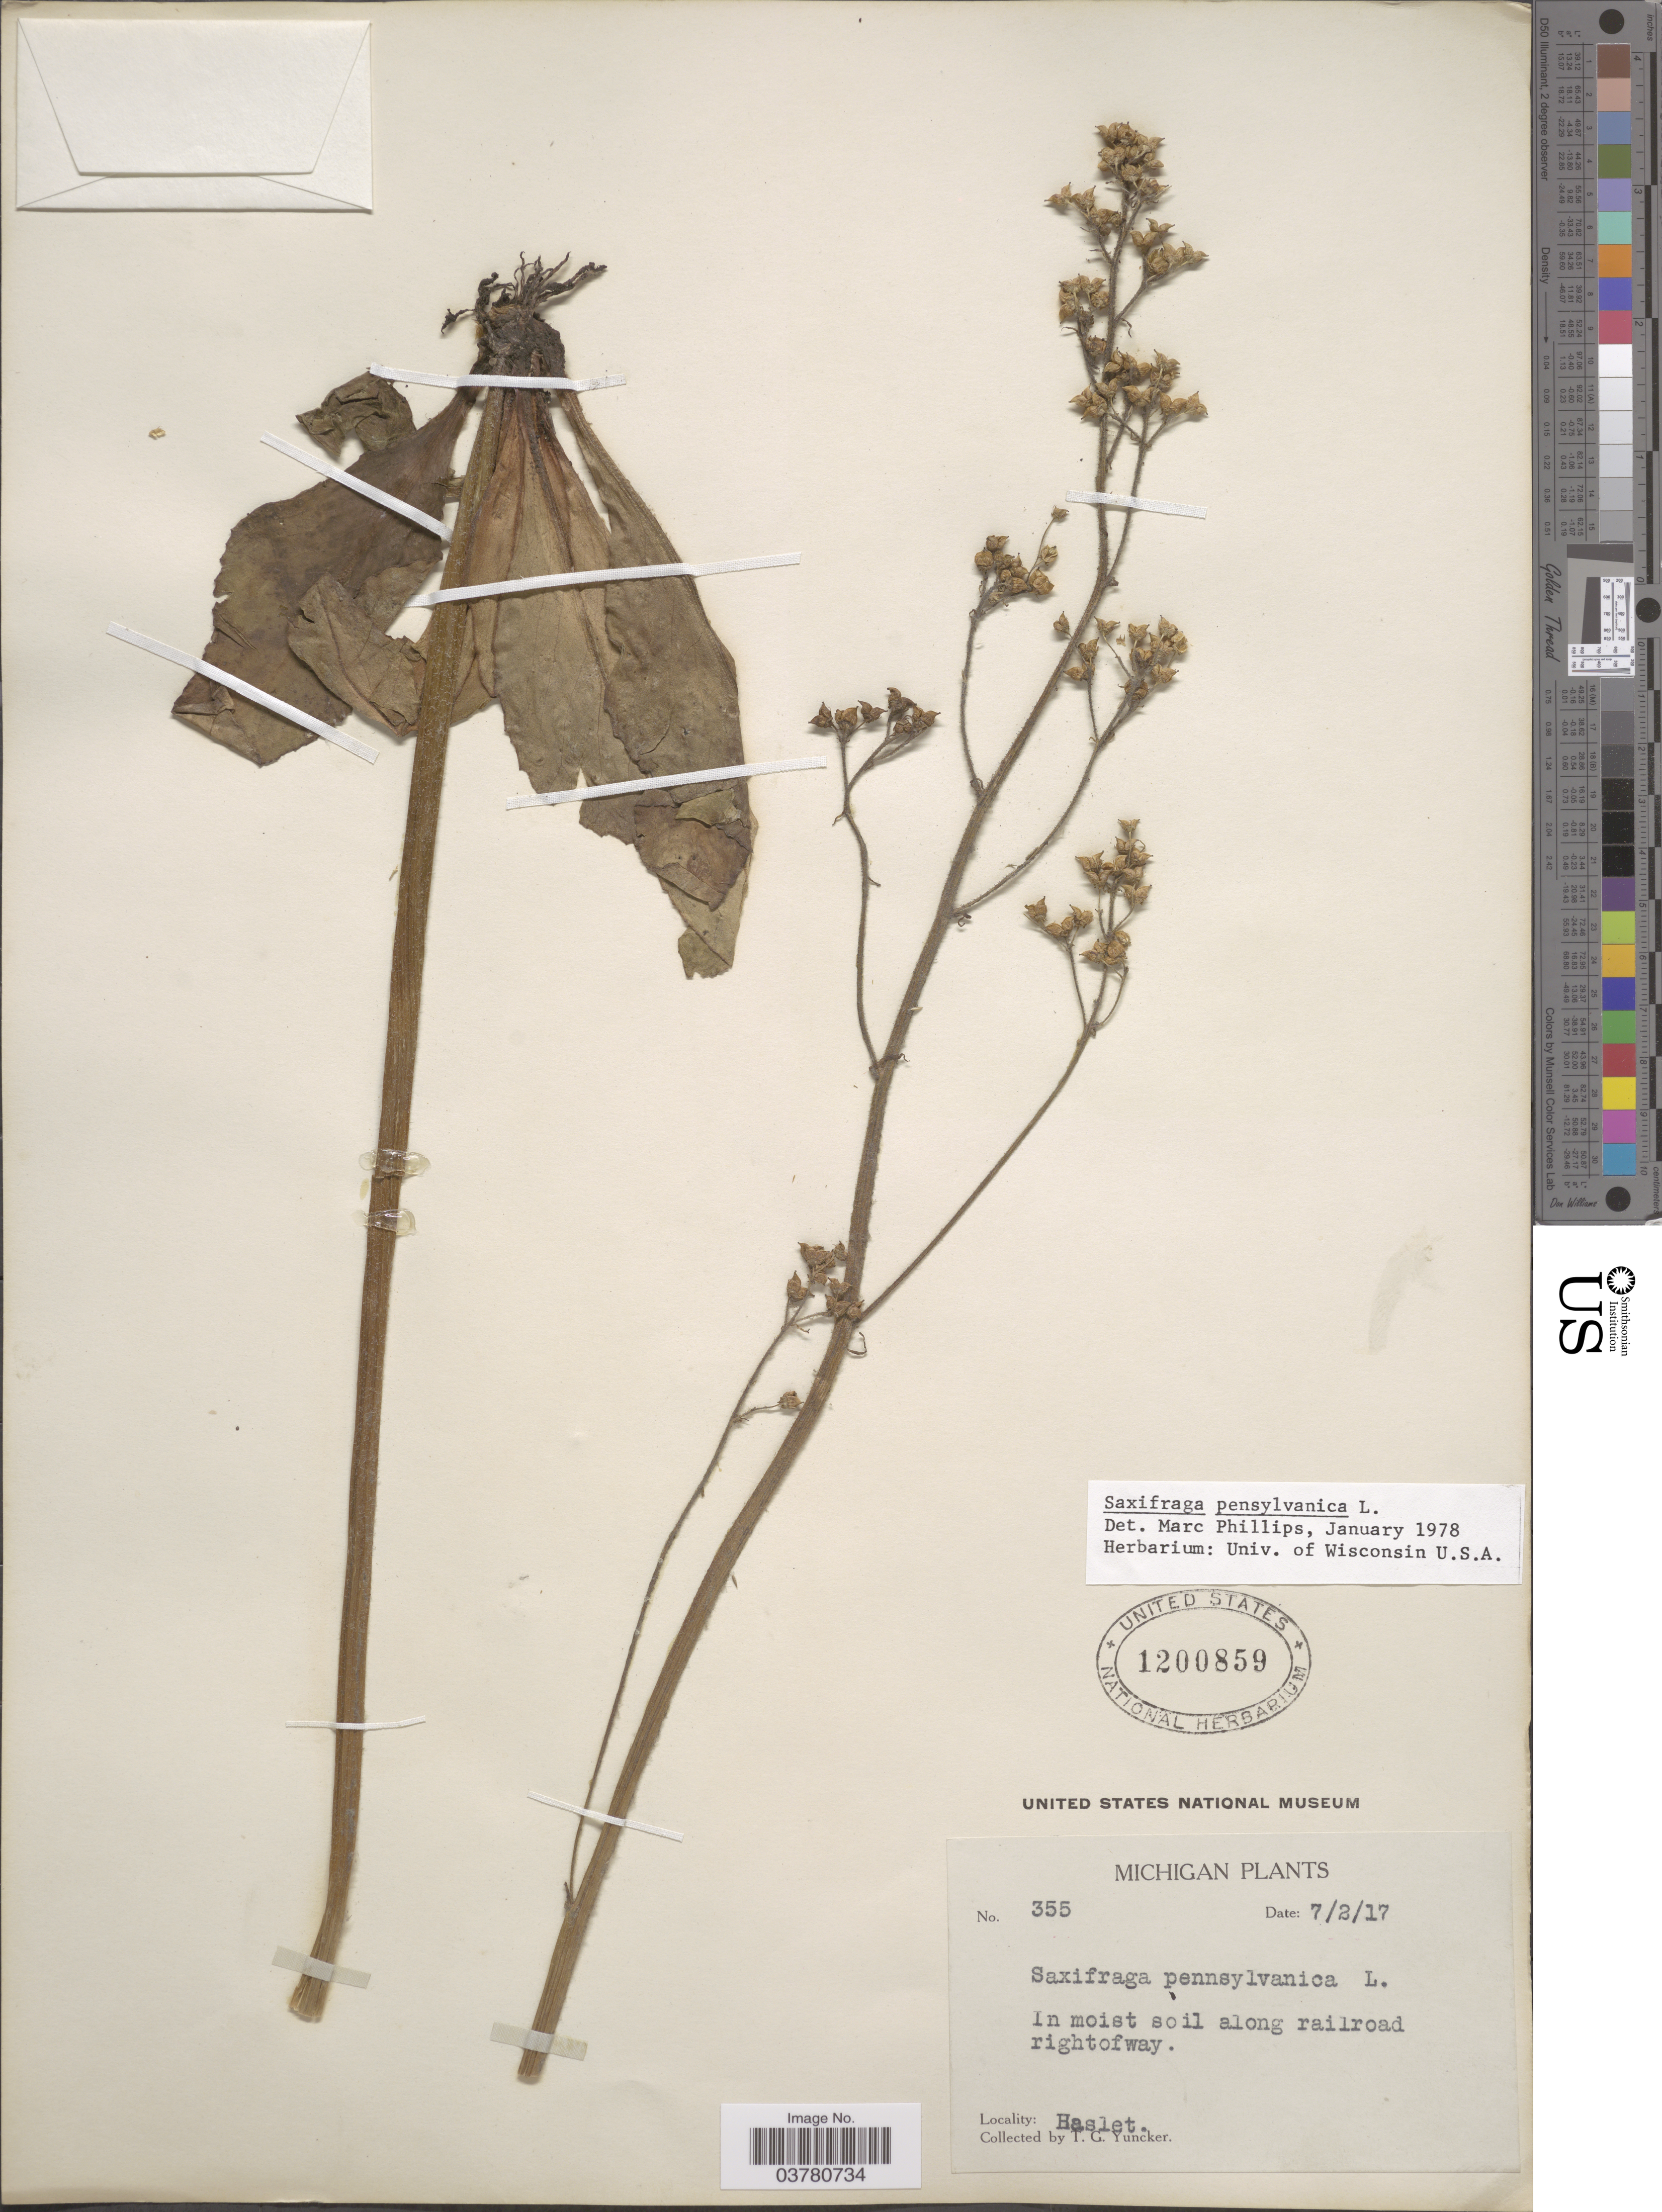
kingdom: Plantae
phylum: Tracheophyta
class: Magnoliopsida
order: Saxifragales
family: Saxifragaceae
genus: Micranthes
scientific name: Micranthes pensylvanica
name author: (L.) Haw.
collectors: T. G. Yuncker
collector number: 355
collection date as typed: Transcribed d/m/y: 2/7/17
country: United States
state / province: Michigan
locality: In moist soil along railroad rightofway. Haslet.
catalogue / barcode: US 1200859